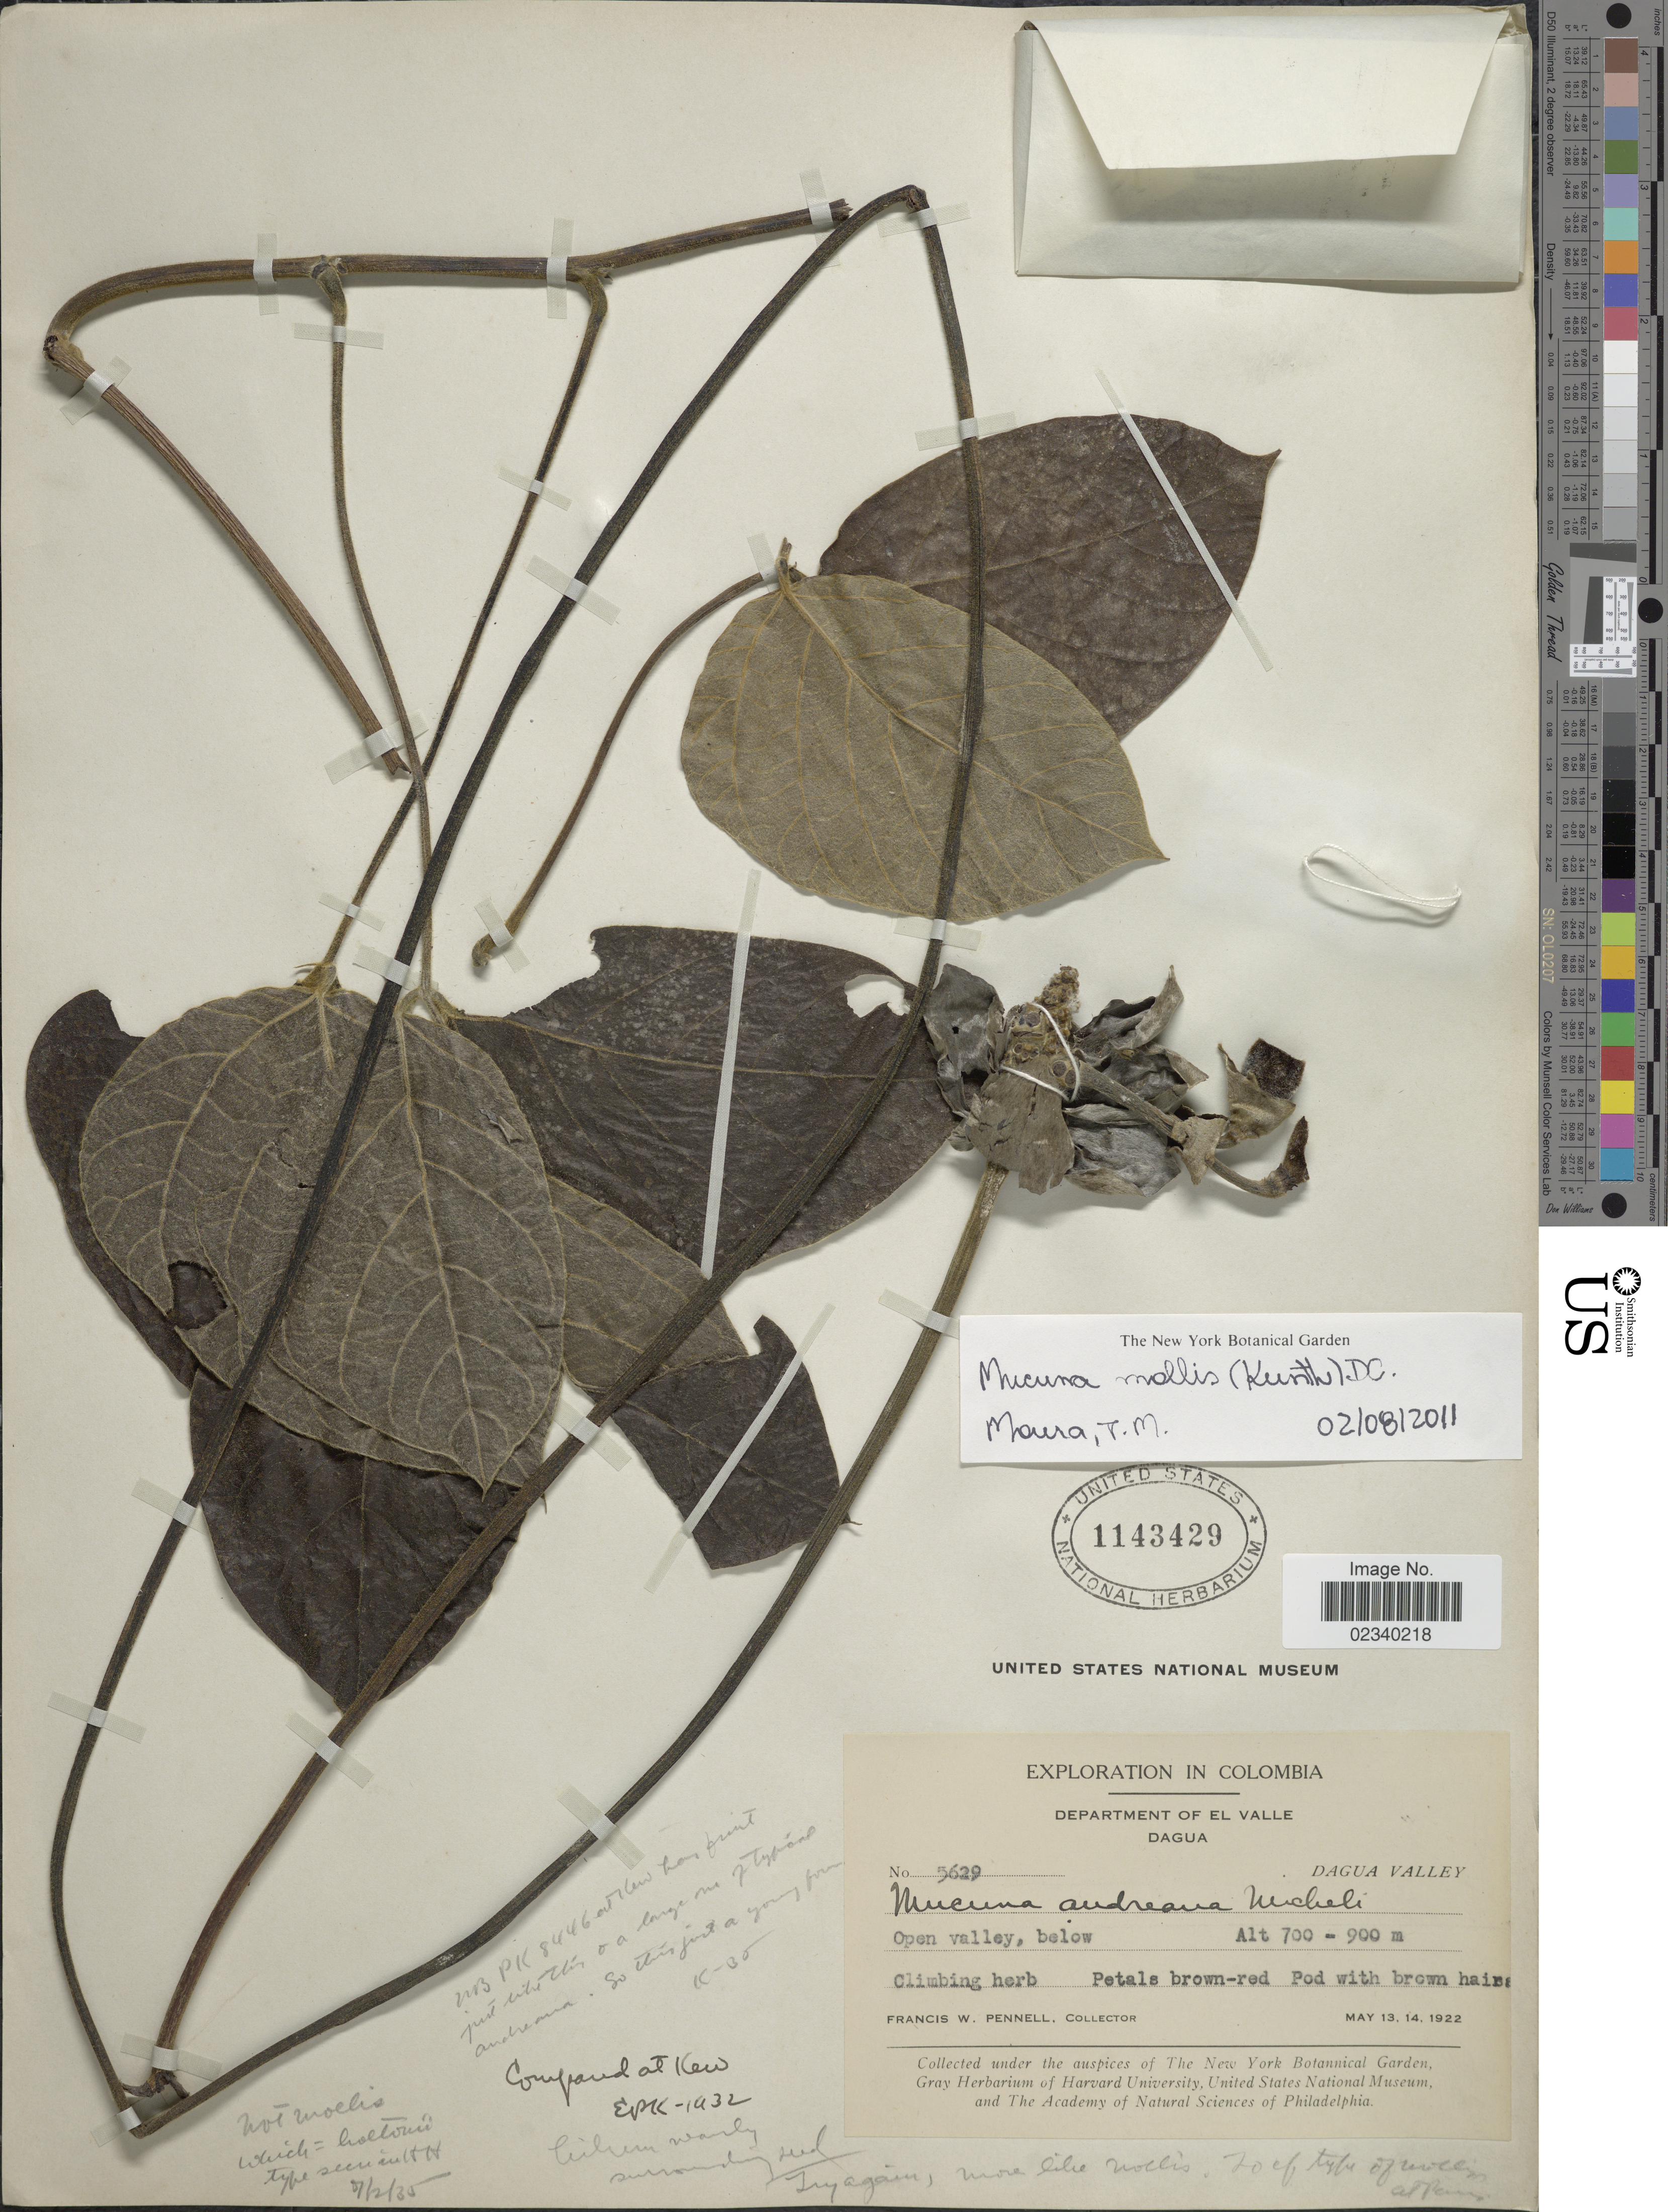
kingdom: Plantae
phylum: Tracheophyta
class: Magnoliopsida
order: Fabales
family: Fabaceae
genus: Mucuna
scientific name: Mucuna mollis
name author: (Kunth) DC.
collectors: F. W. Pennell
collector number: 5629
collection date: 1922-05-13/1922-05-14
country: Colombia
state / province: Valle del Cauca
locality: Department of El Valle, Dagua. Dagua Valley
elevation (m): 700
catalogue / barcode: US 1143429